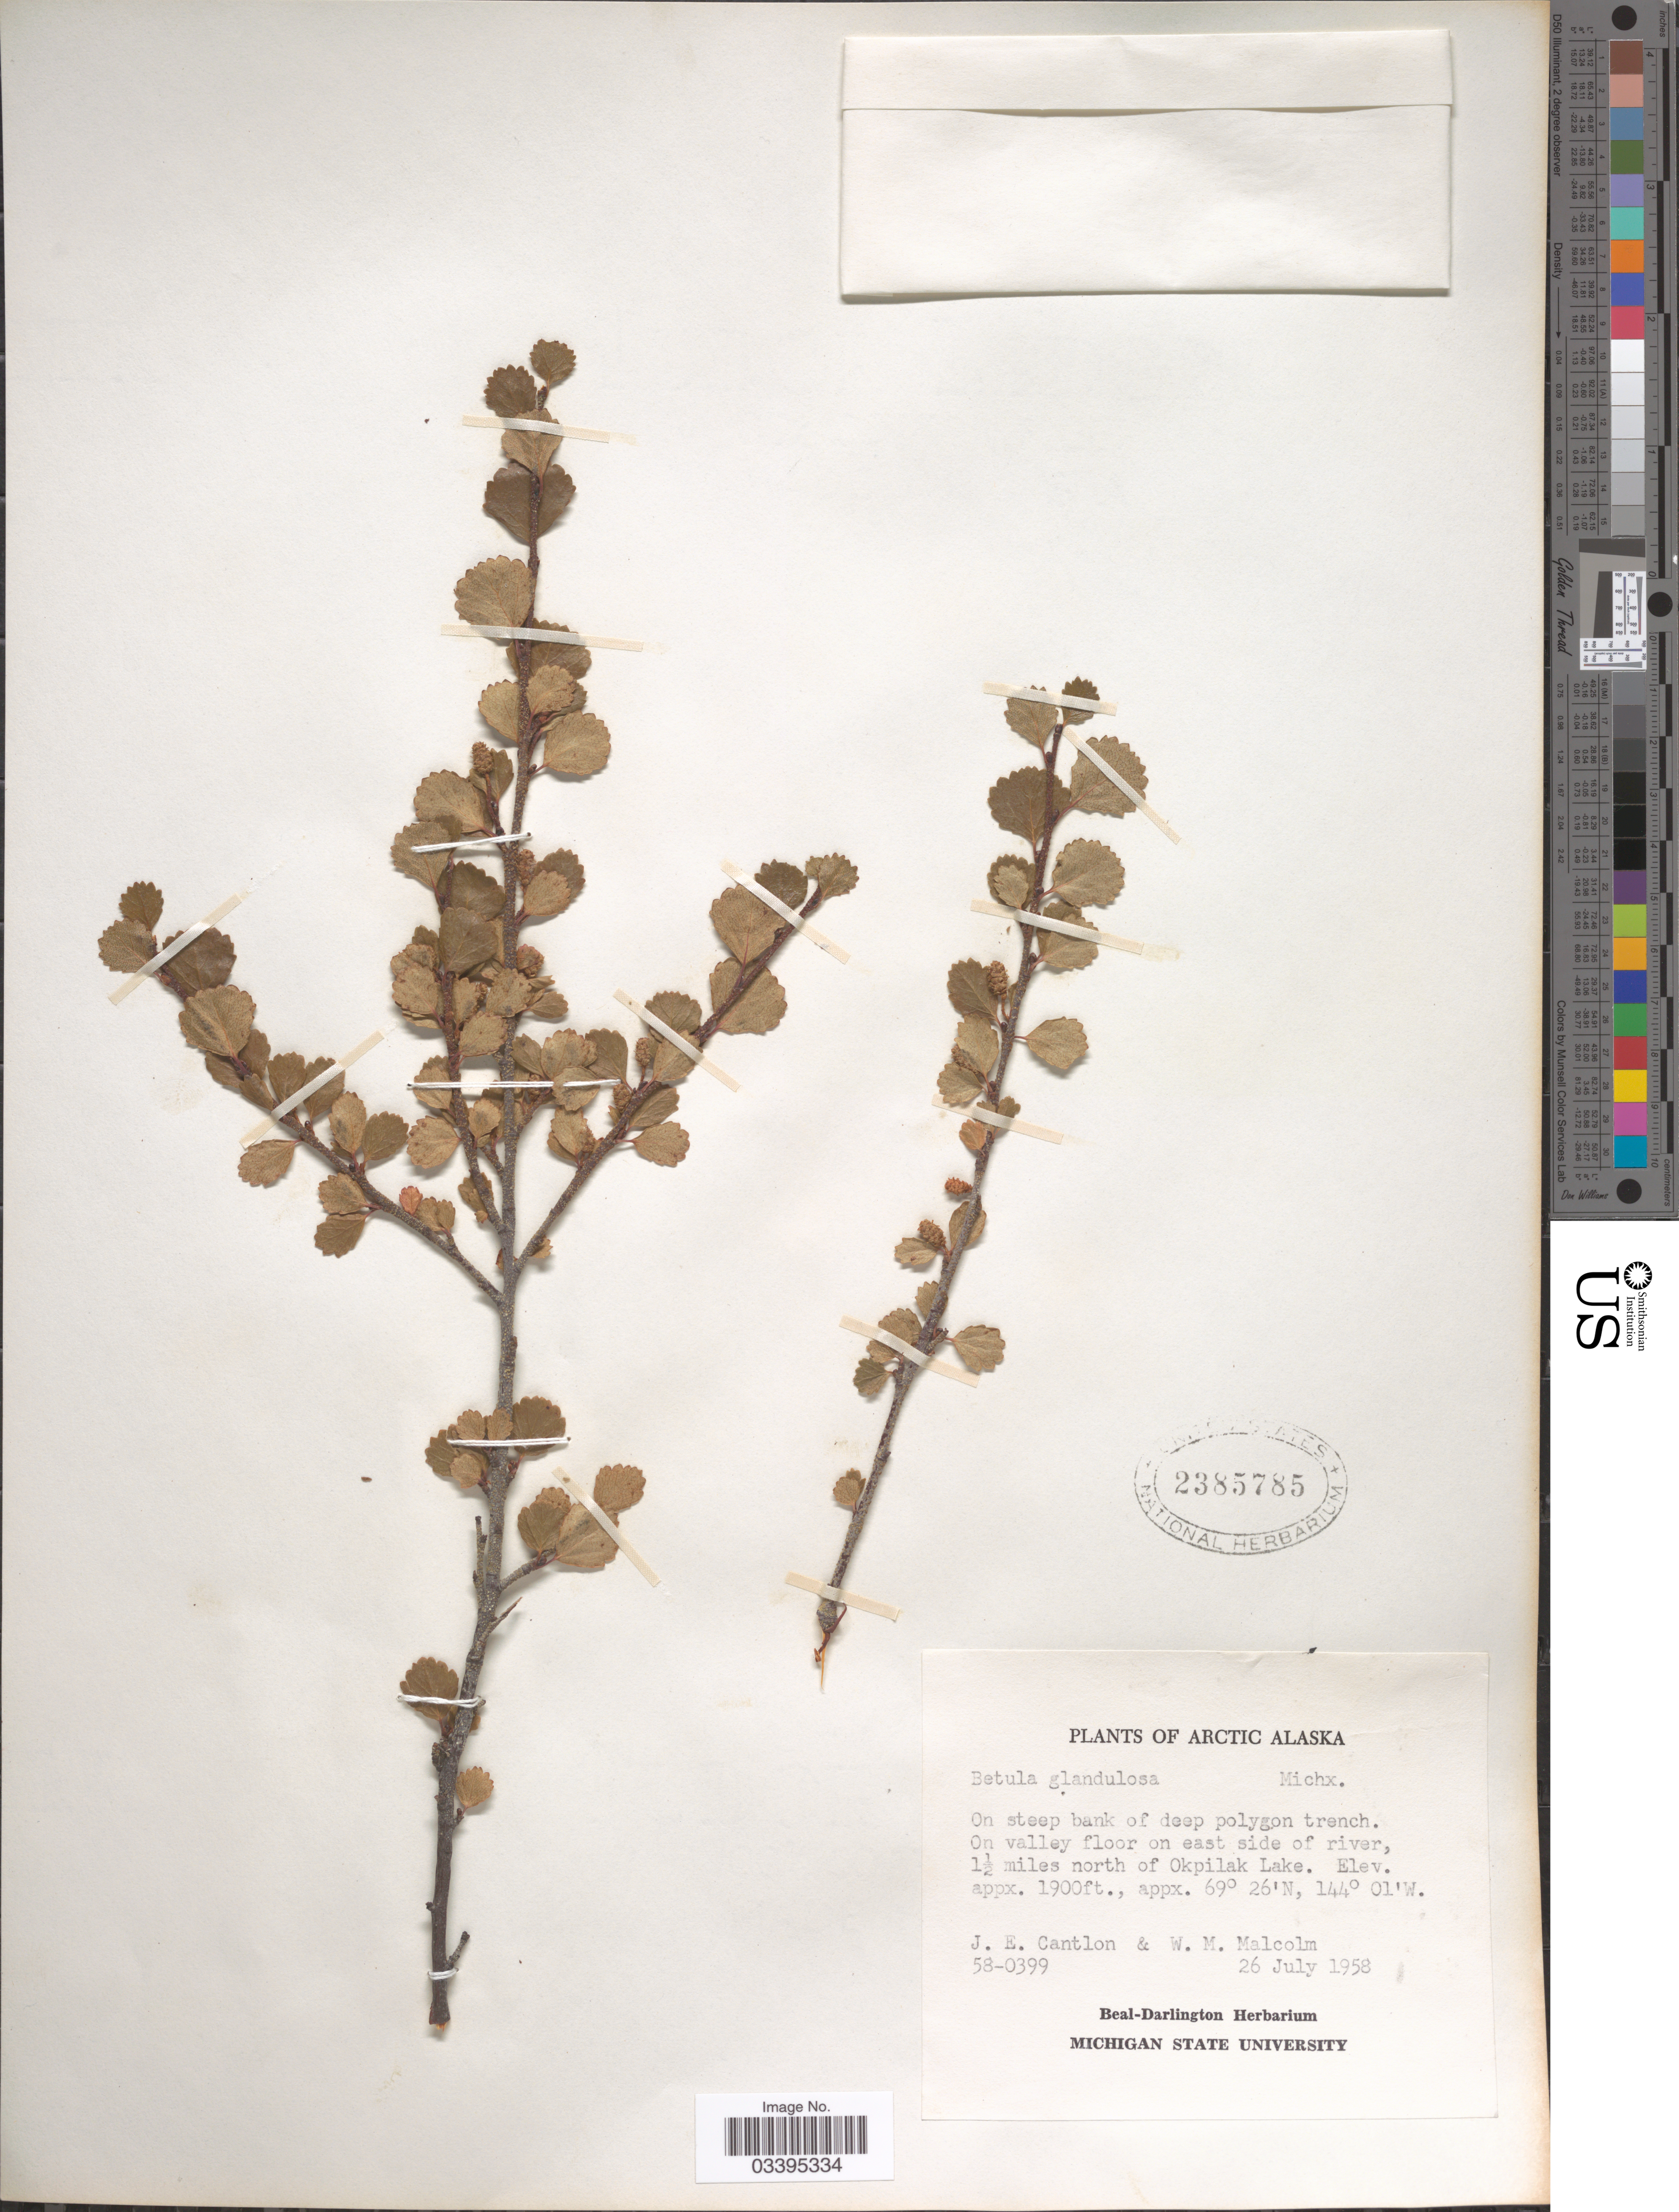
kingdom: Plantae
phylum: Tracheophyta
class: Magnoliopsida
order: Fagales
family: Betulaceae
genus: Betula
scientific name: Betula glandulosa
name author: Michx.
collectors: J. Cantlon & W. Malcolm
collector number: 58-0399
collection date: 1958-07-26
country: United States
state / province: Alaska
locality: Arctic Alaska. On valley floor on east side of river, 1½ miles north of Okpilak Lake.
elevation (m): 579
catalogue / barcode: US 2385785